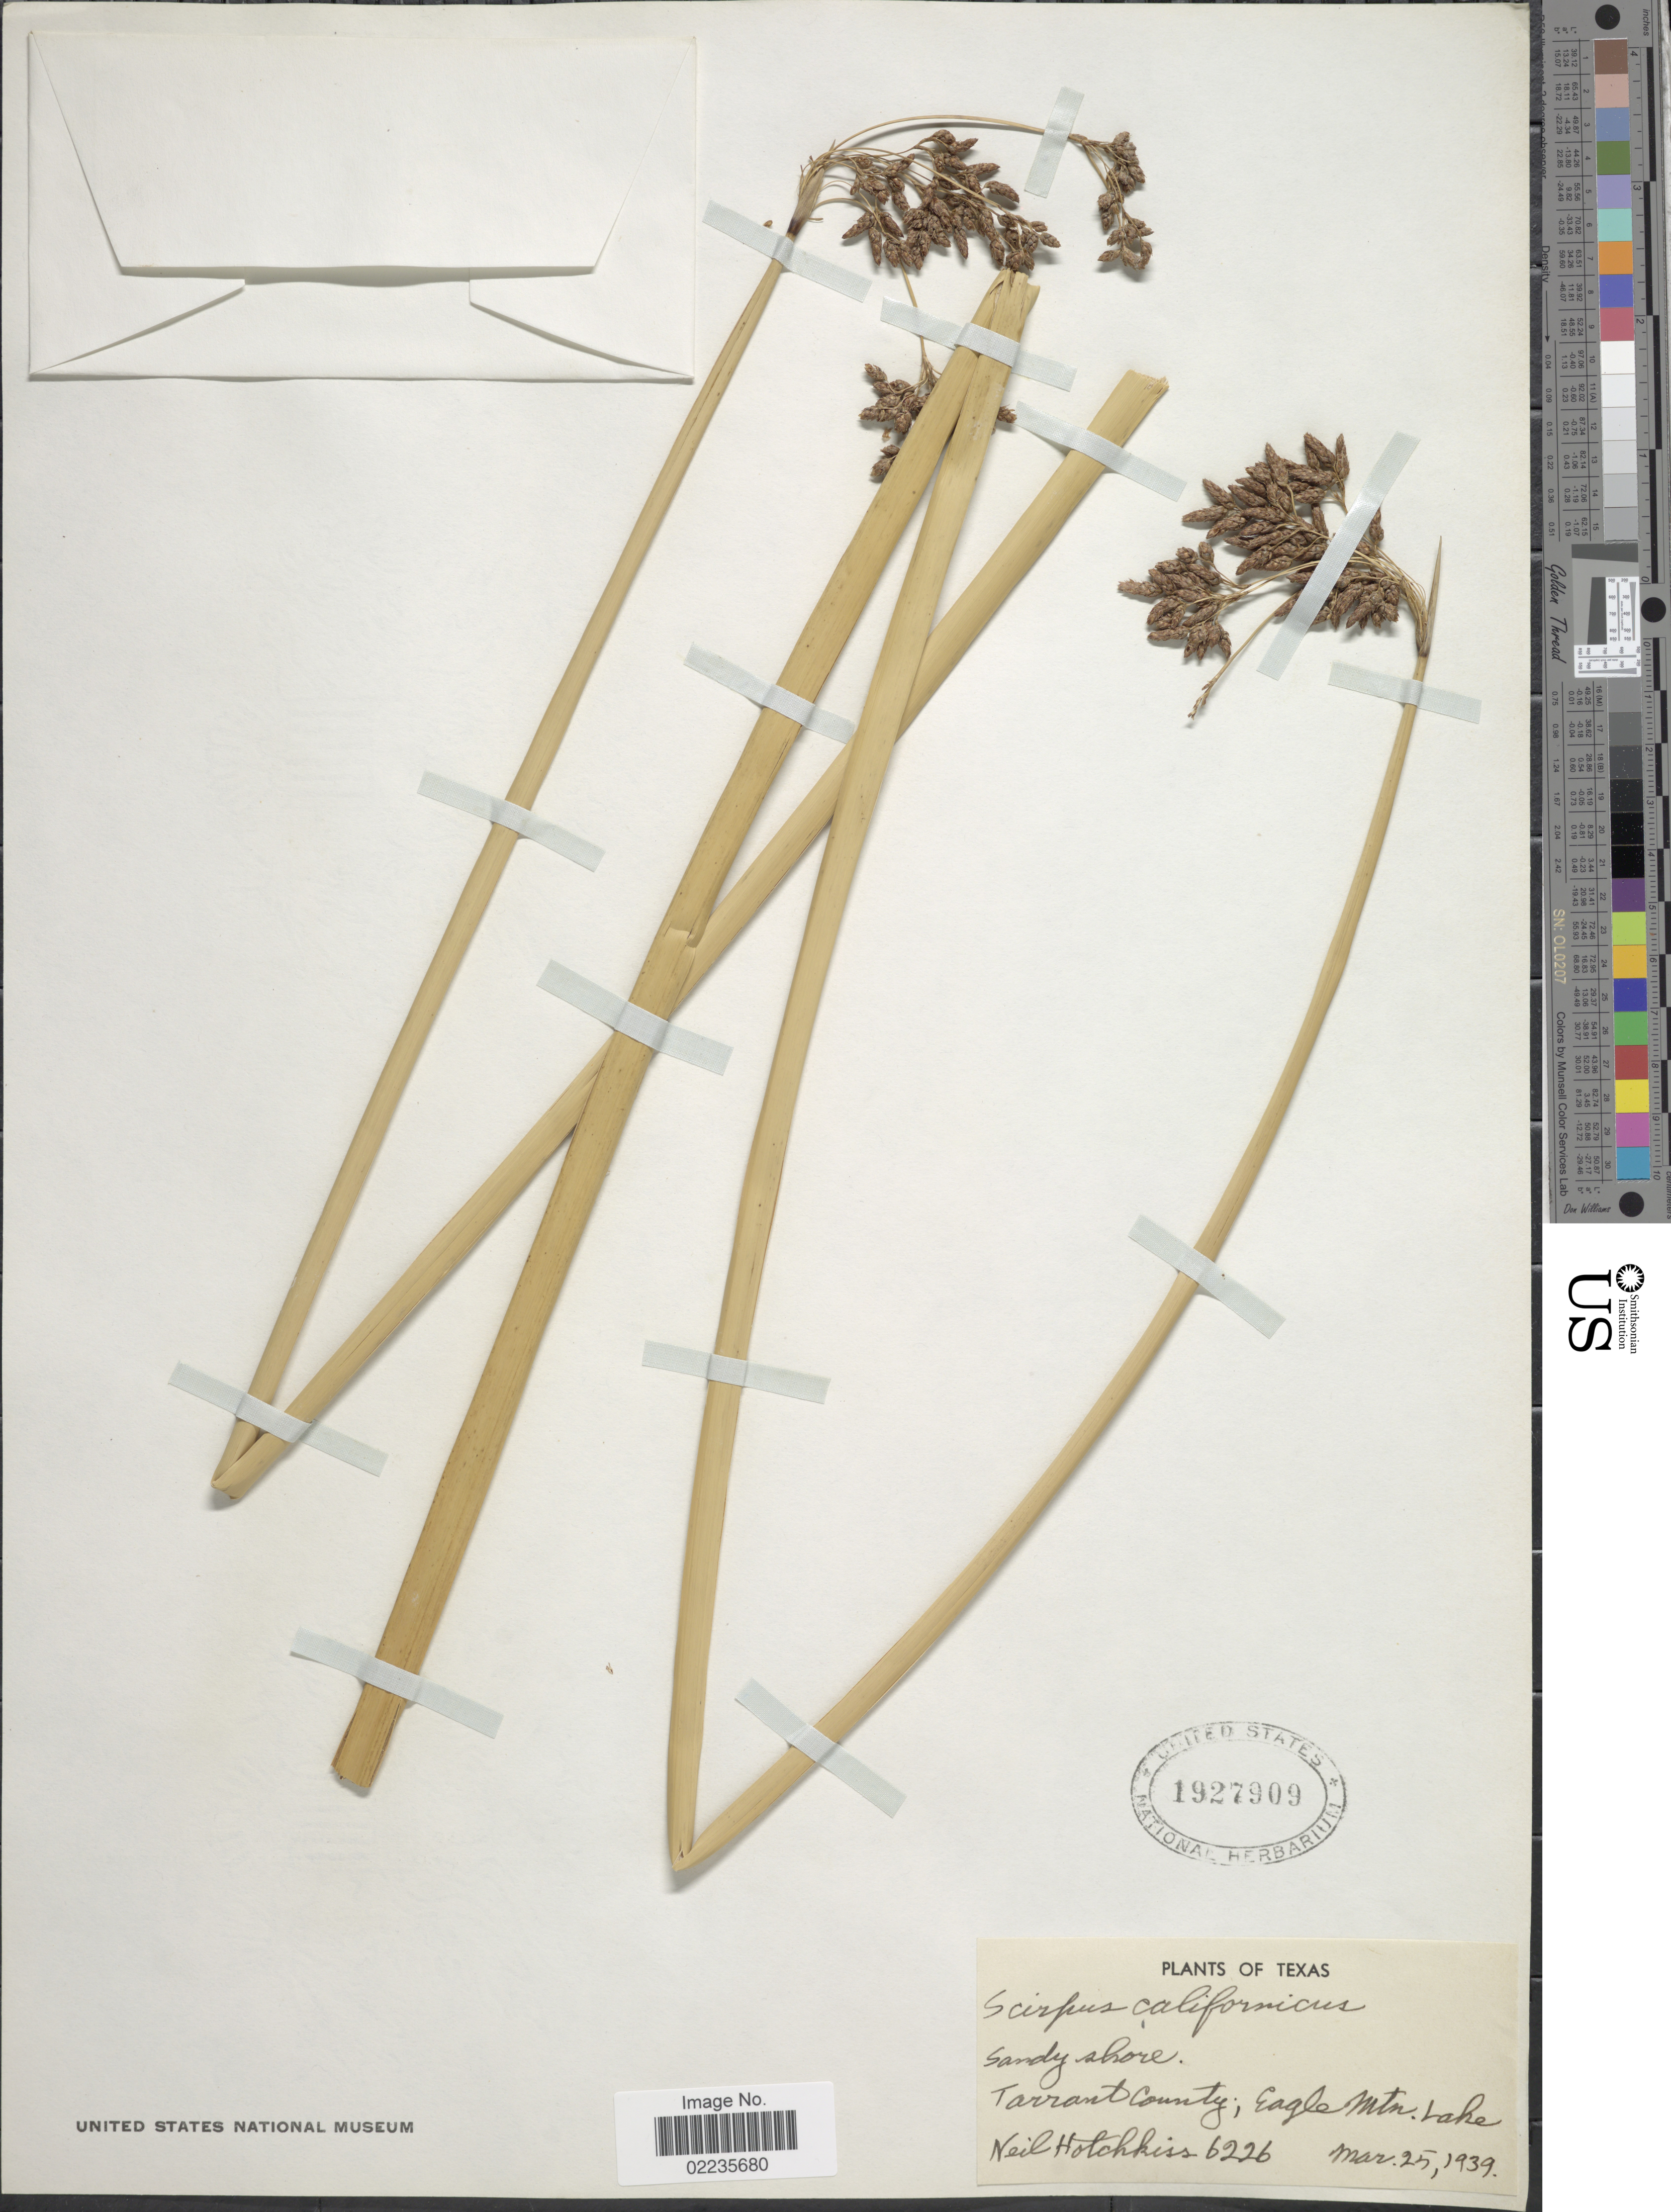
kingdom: Plantae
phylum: Tracheophyta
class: Liliopsida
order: Poales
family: Cyperaceae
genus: Schoenoplectus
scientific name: Schoenoplectus californicus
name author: (C.A. Mey.) Soják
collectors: N. Hotchkiss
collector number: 6226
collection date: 1939-03-25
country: United States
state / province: Texas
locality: Tarrant County, Eagle Mtn. Lake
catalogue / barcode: US 1927909